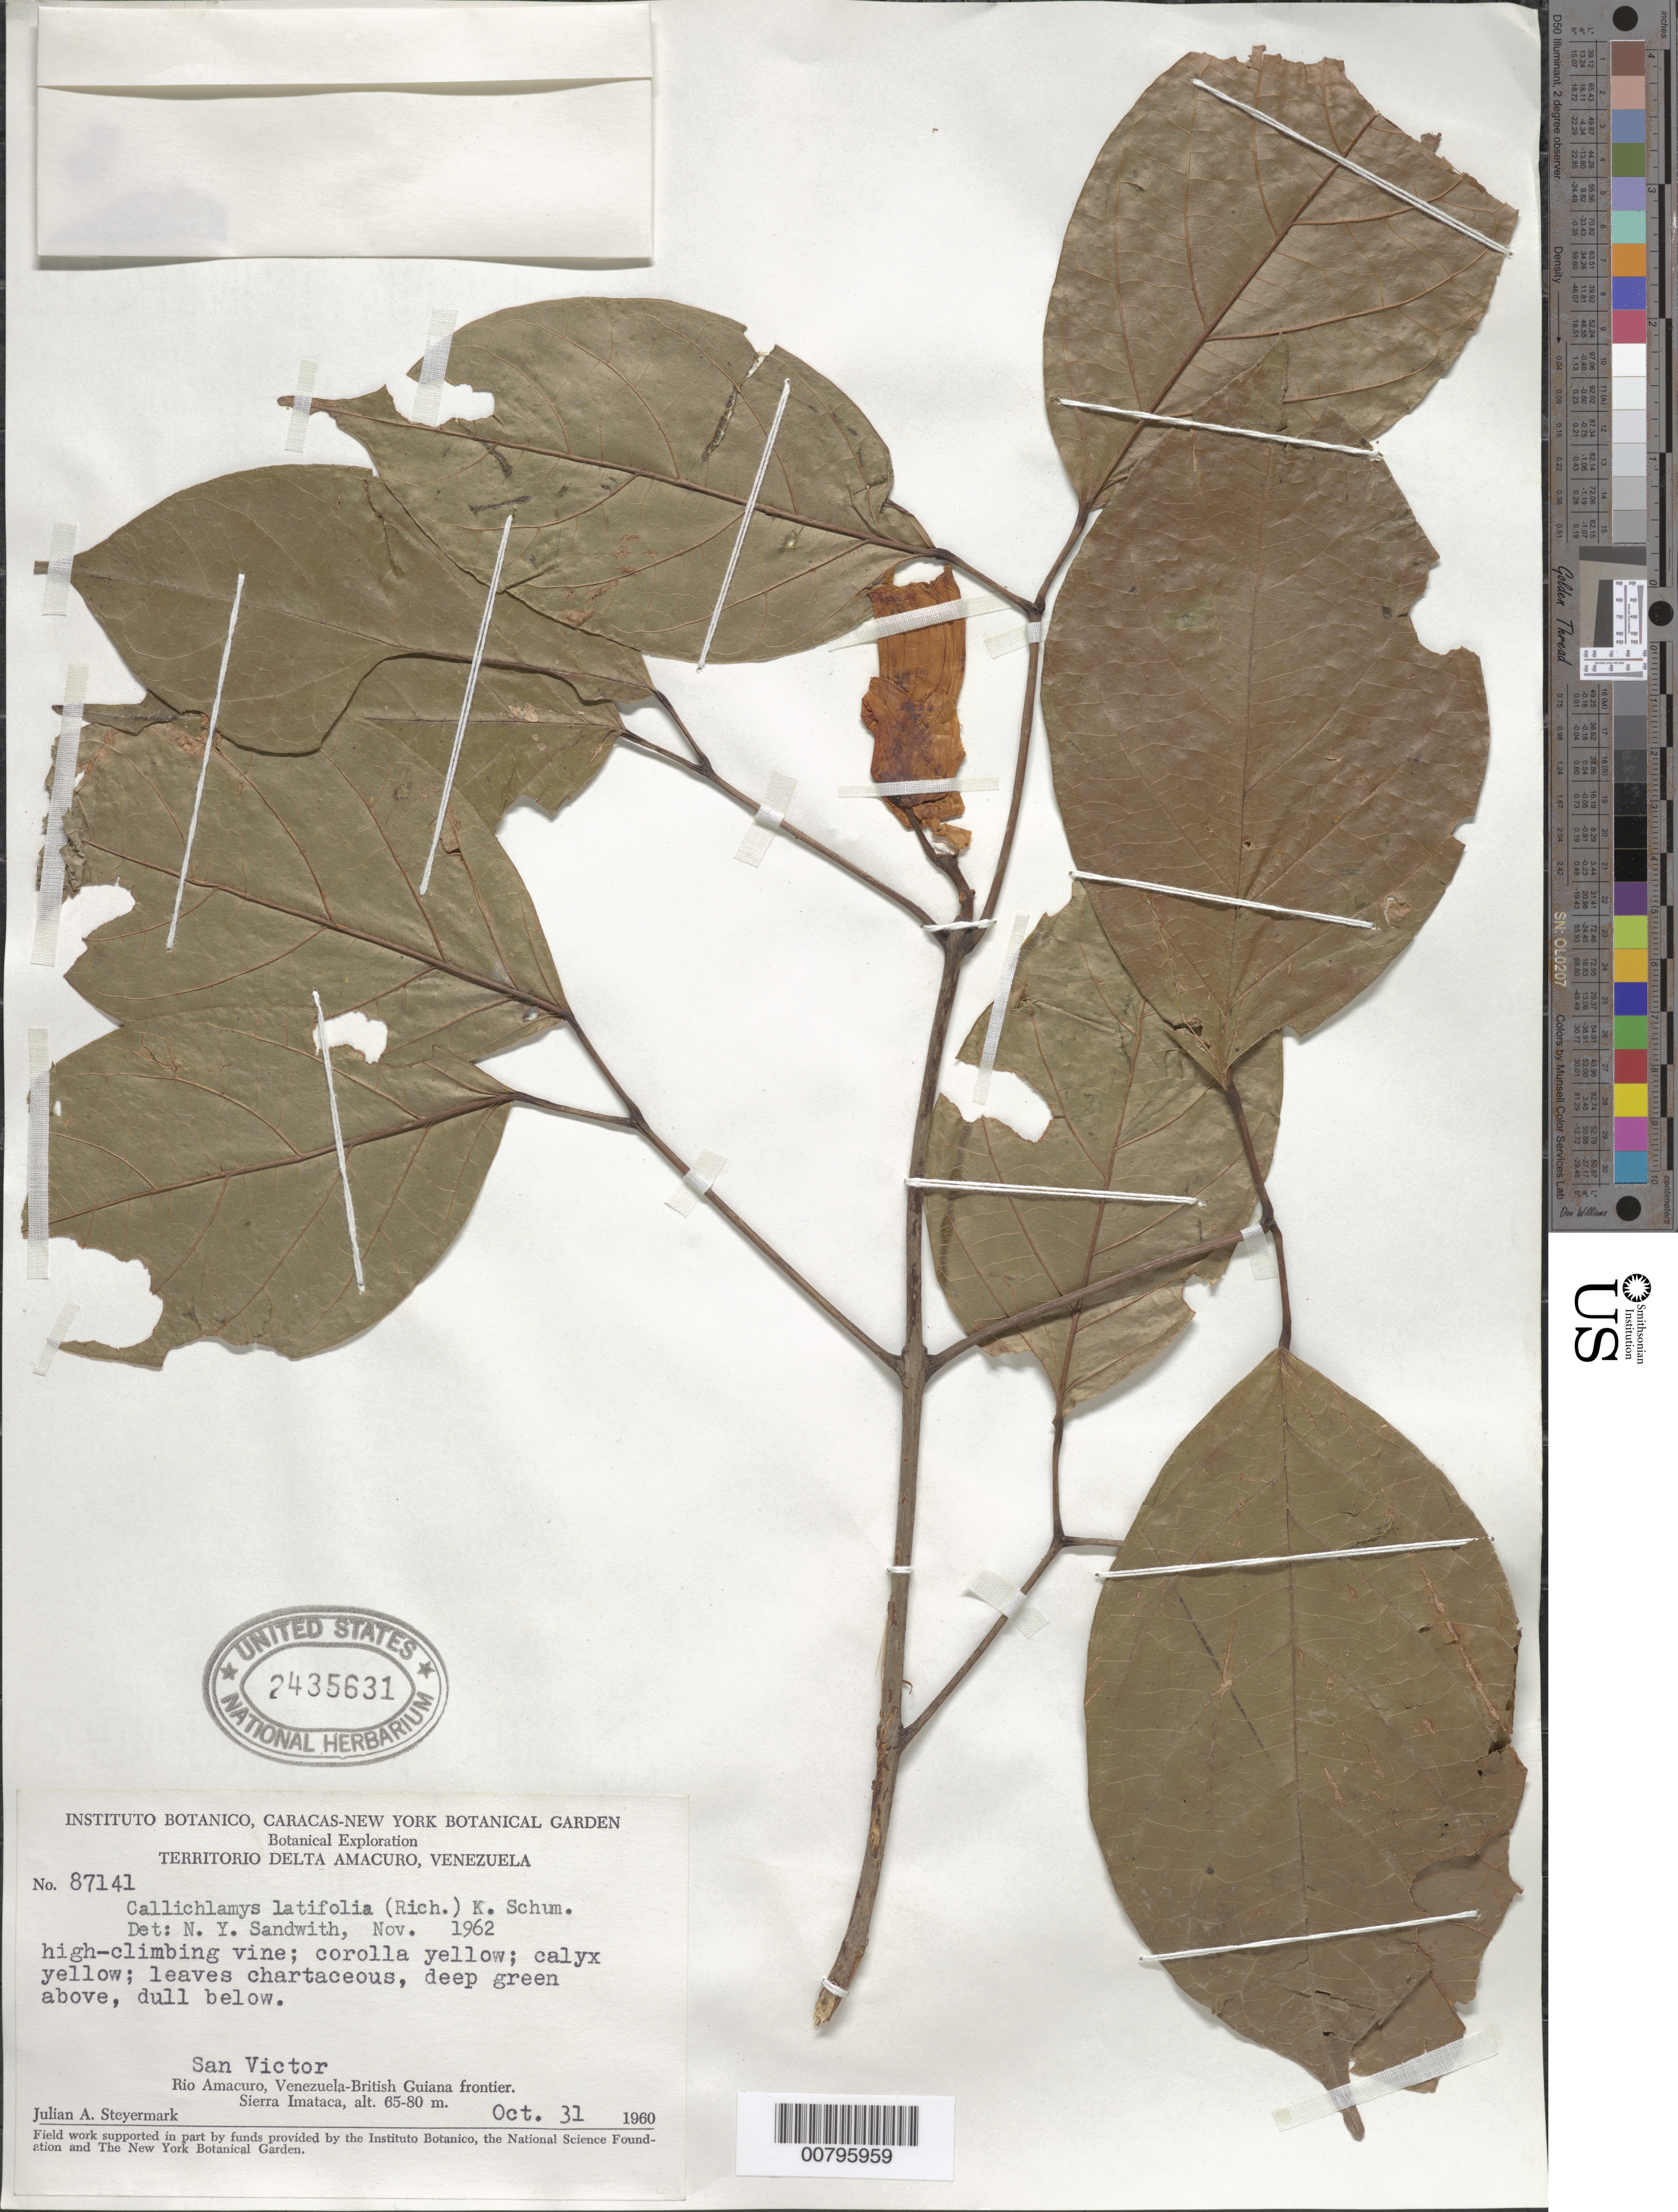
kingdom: Plantae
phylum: Tracheophyta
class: Magnoliopsida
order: Lamiales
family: Bignoniaceae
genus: Callichlamys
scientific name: Callichlamys latifolia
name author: (Rich.) K. Schum.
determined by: Sandwith, N. Y.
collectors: J. Steyermark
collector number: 87141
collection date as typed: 31-Oct-60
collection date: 1960-10-31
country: Venezuela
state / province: Delta Amacuro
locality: San Victor, Río Amacuro, Venezuela-British Guiana frontier, Sierra Imataca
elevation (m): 65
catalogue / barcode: US 2435631